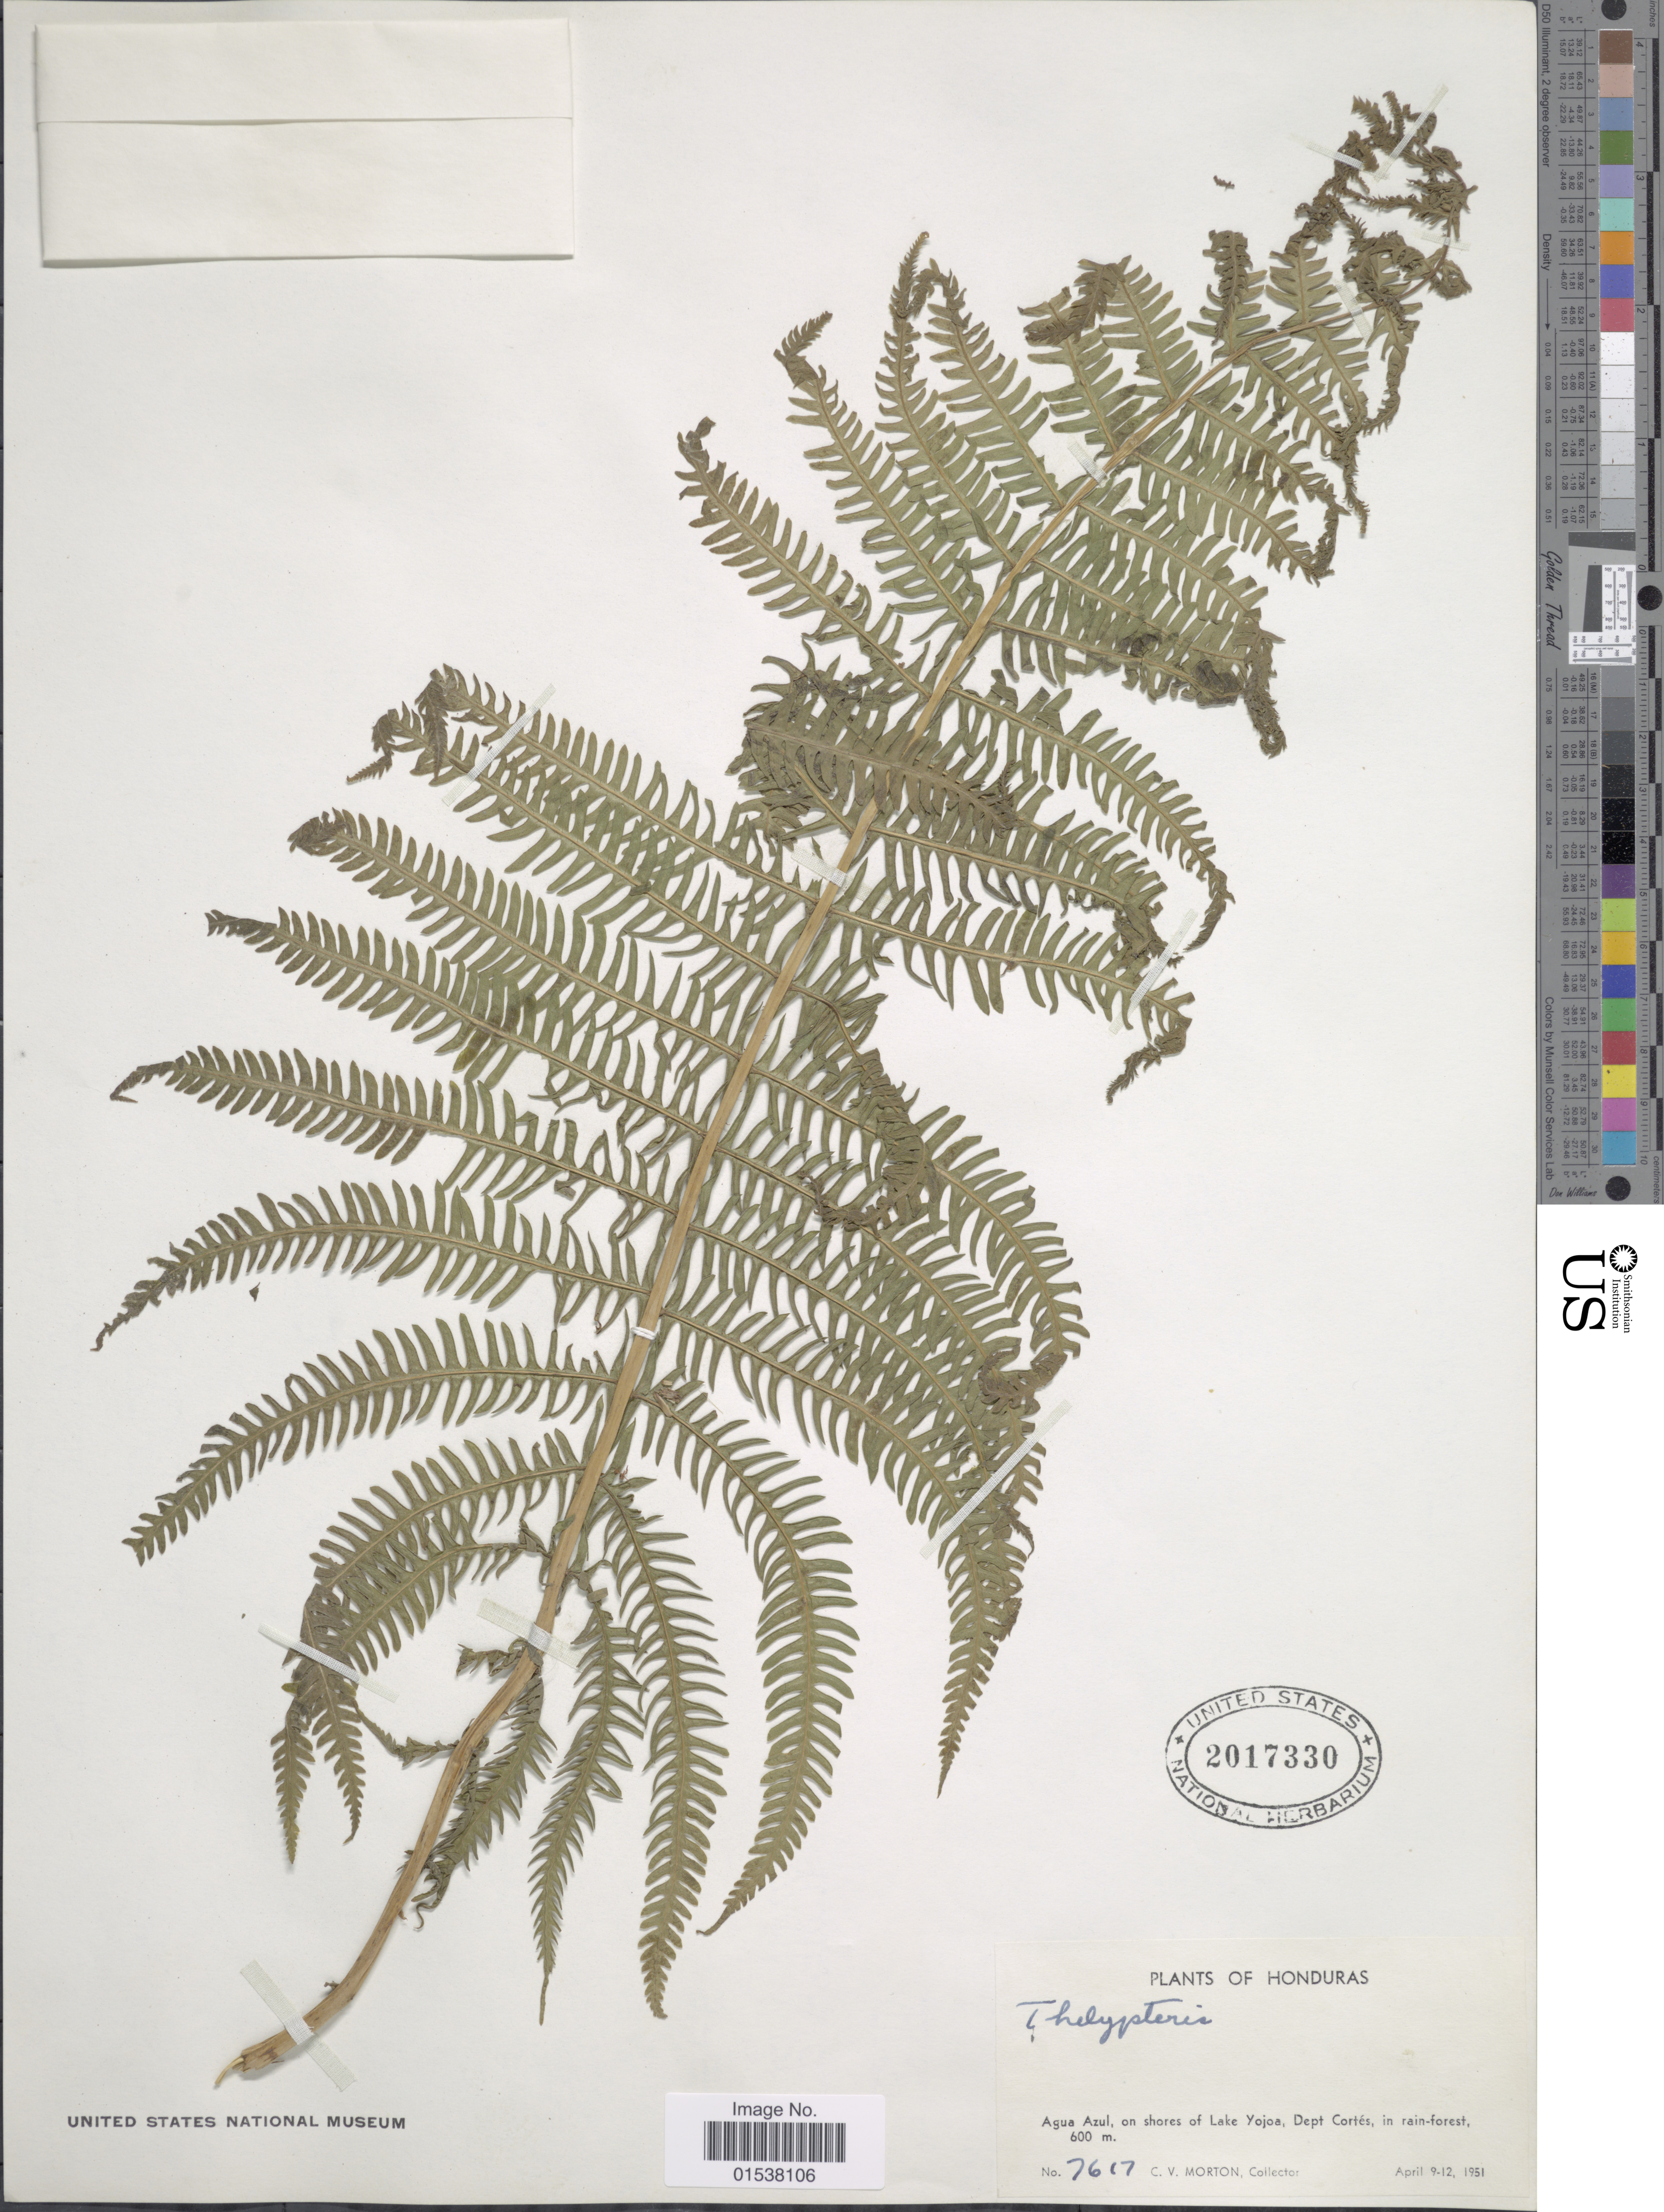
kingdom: Plantae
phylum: Tracheophyta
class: Polypodiopsida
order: Polypodiales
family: Thelypteridaceae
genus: Amauropelta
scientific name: Amauropelta balbisii (Spreng.) comb. nov., ined. 2015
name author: (Spreng.)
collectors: C. V. Morton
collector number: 7617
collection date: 1951-04-09/1951-04-12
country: Honduras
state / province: Cortés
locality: Agua Azul, on shores of Lake Yojoa, Dept Cortes, in rain-forest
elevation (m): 600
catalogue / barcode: US 2017330